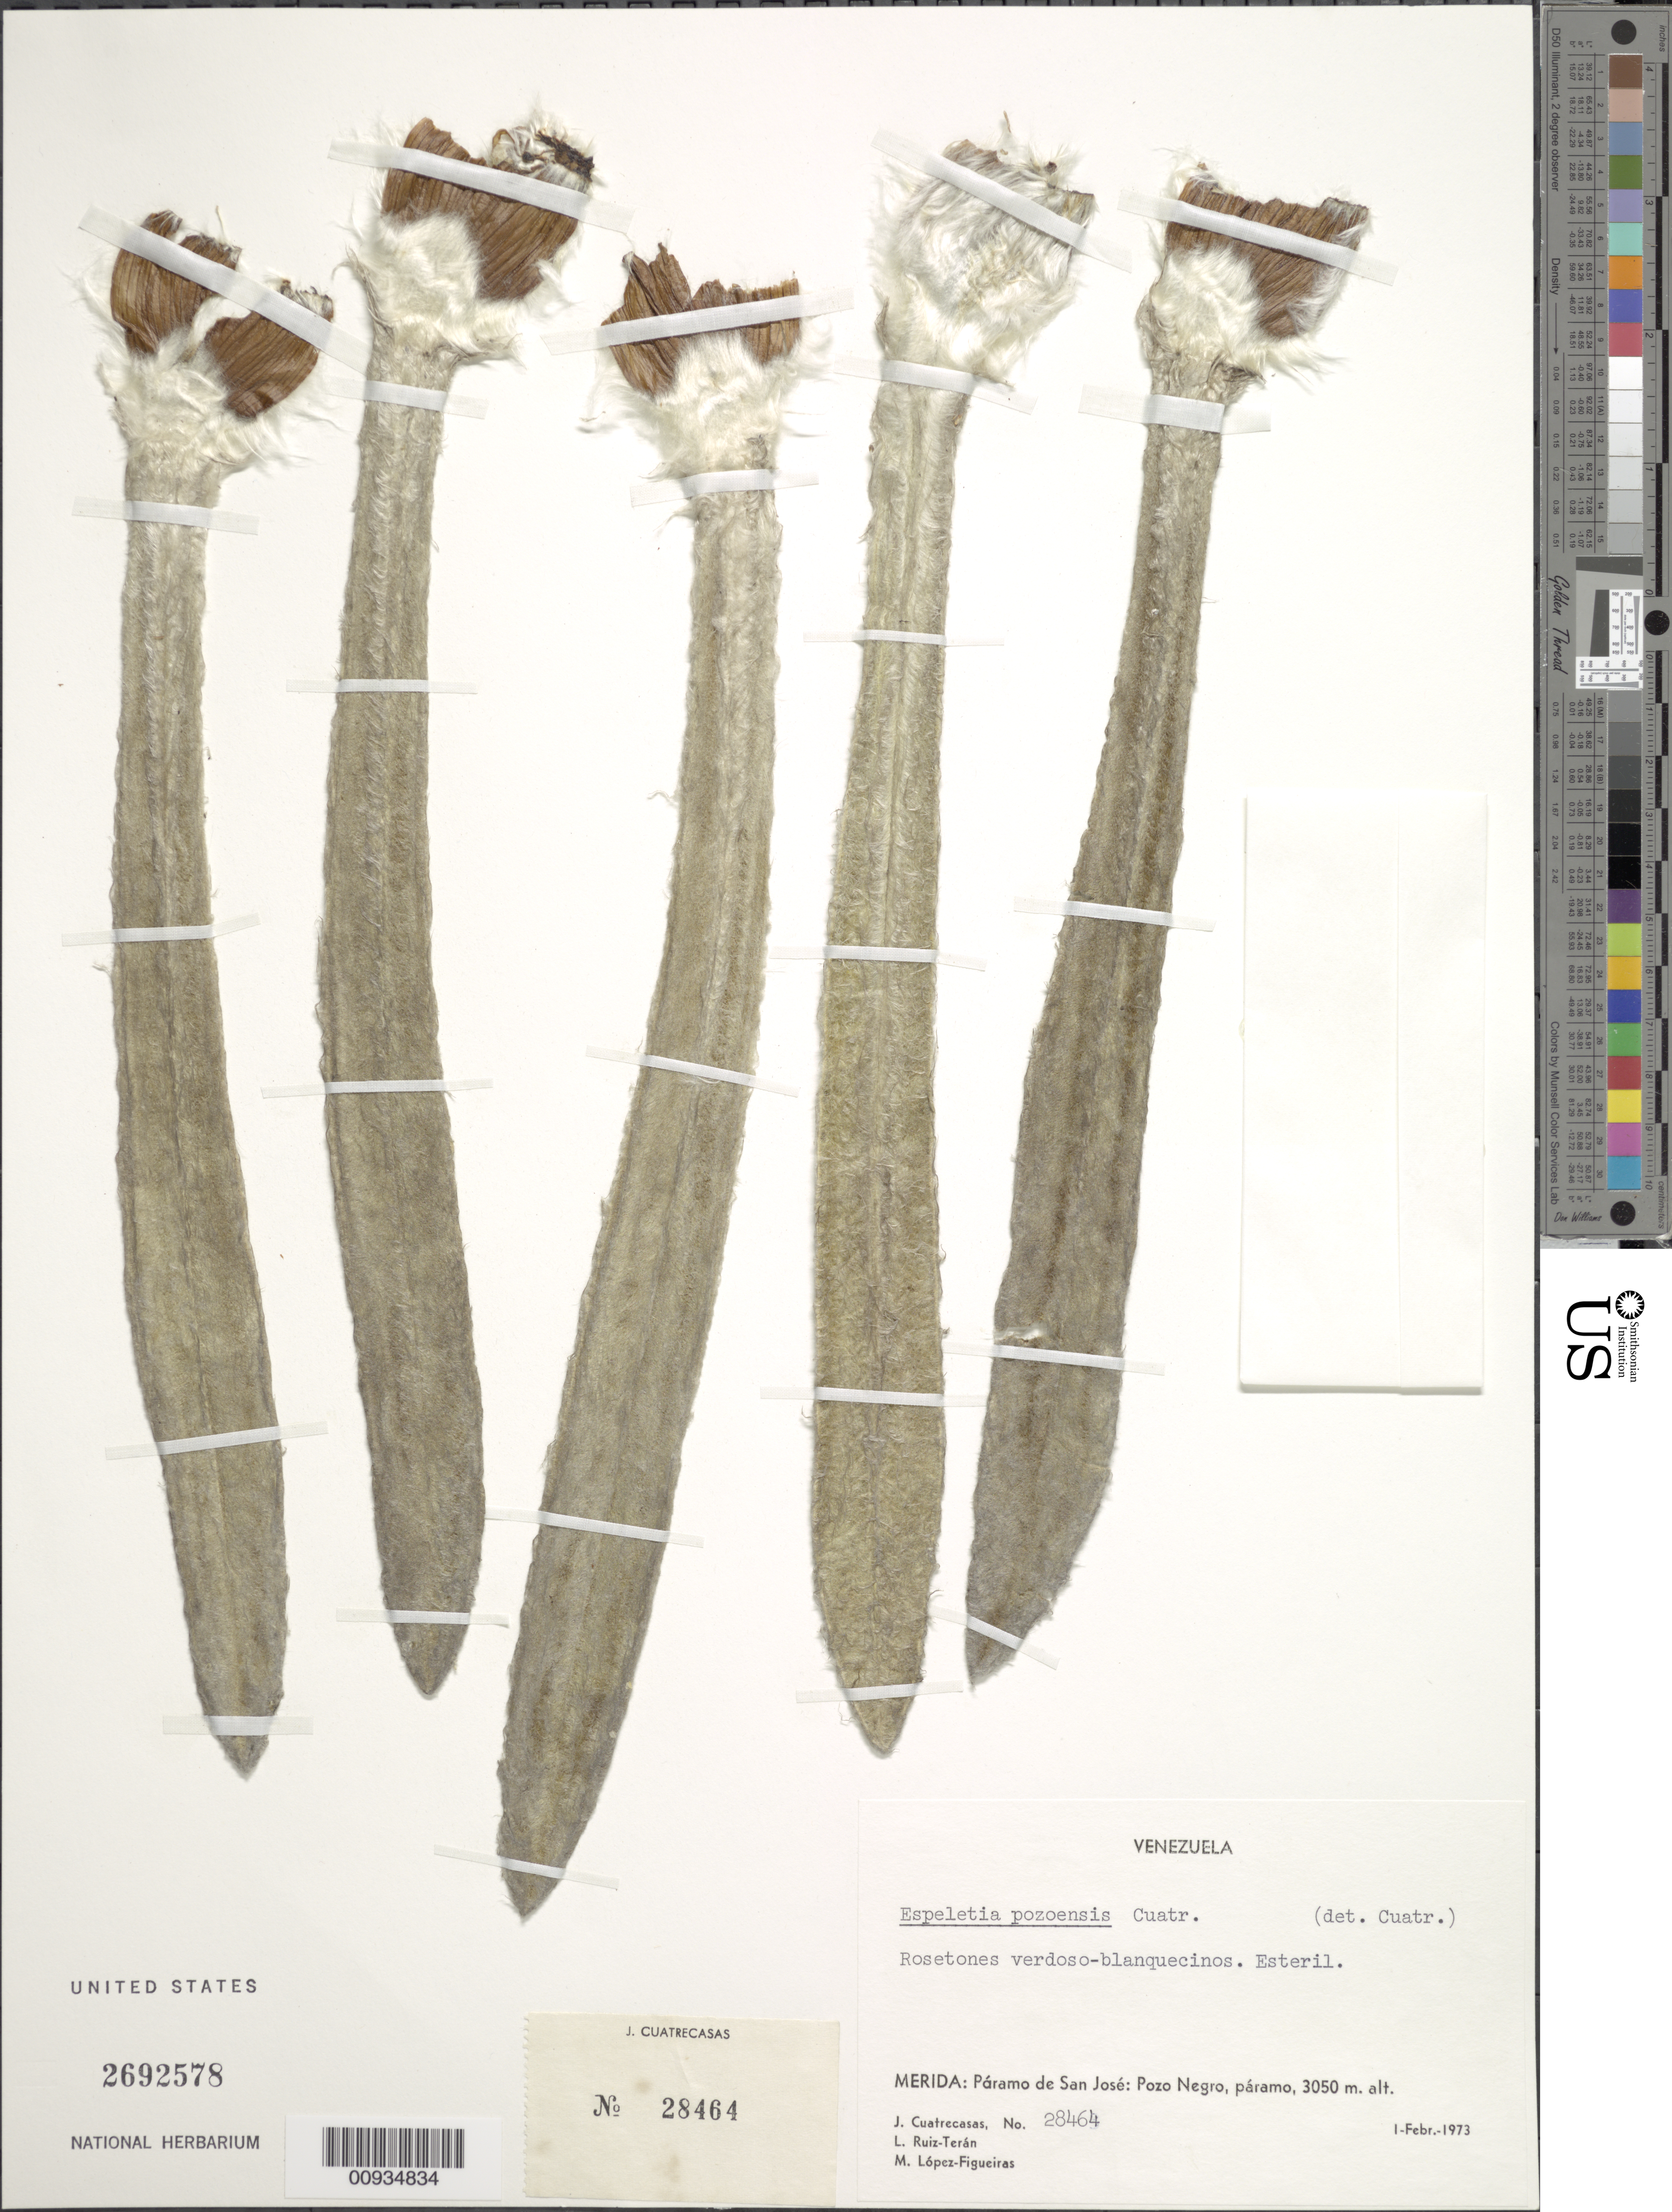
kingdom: Plantae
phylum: Tracheophyta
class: Magnoliopsida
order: Asterales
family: Asteraceae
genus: Espeletiopsis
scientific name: Espeletiopsis pozoensis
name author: (Cuatrec.) Cuatrec.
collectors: J. Cuatrecasas, L. E. Ruíz-Terán & M. López Figueiras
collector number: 28464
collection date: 1973-02-01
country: Venezuela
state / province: Mérida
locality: Paramo de San Jose, Pozo Negro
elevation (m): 3050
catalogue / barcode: US 2692578